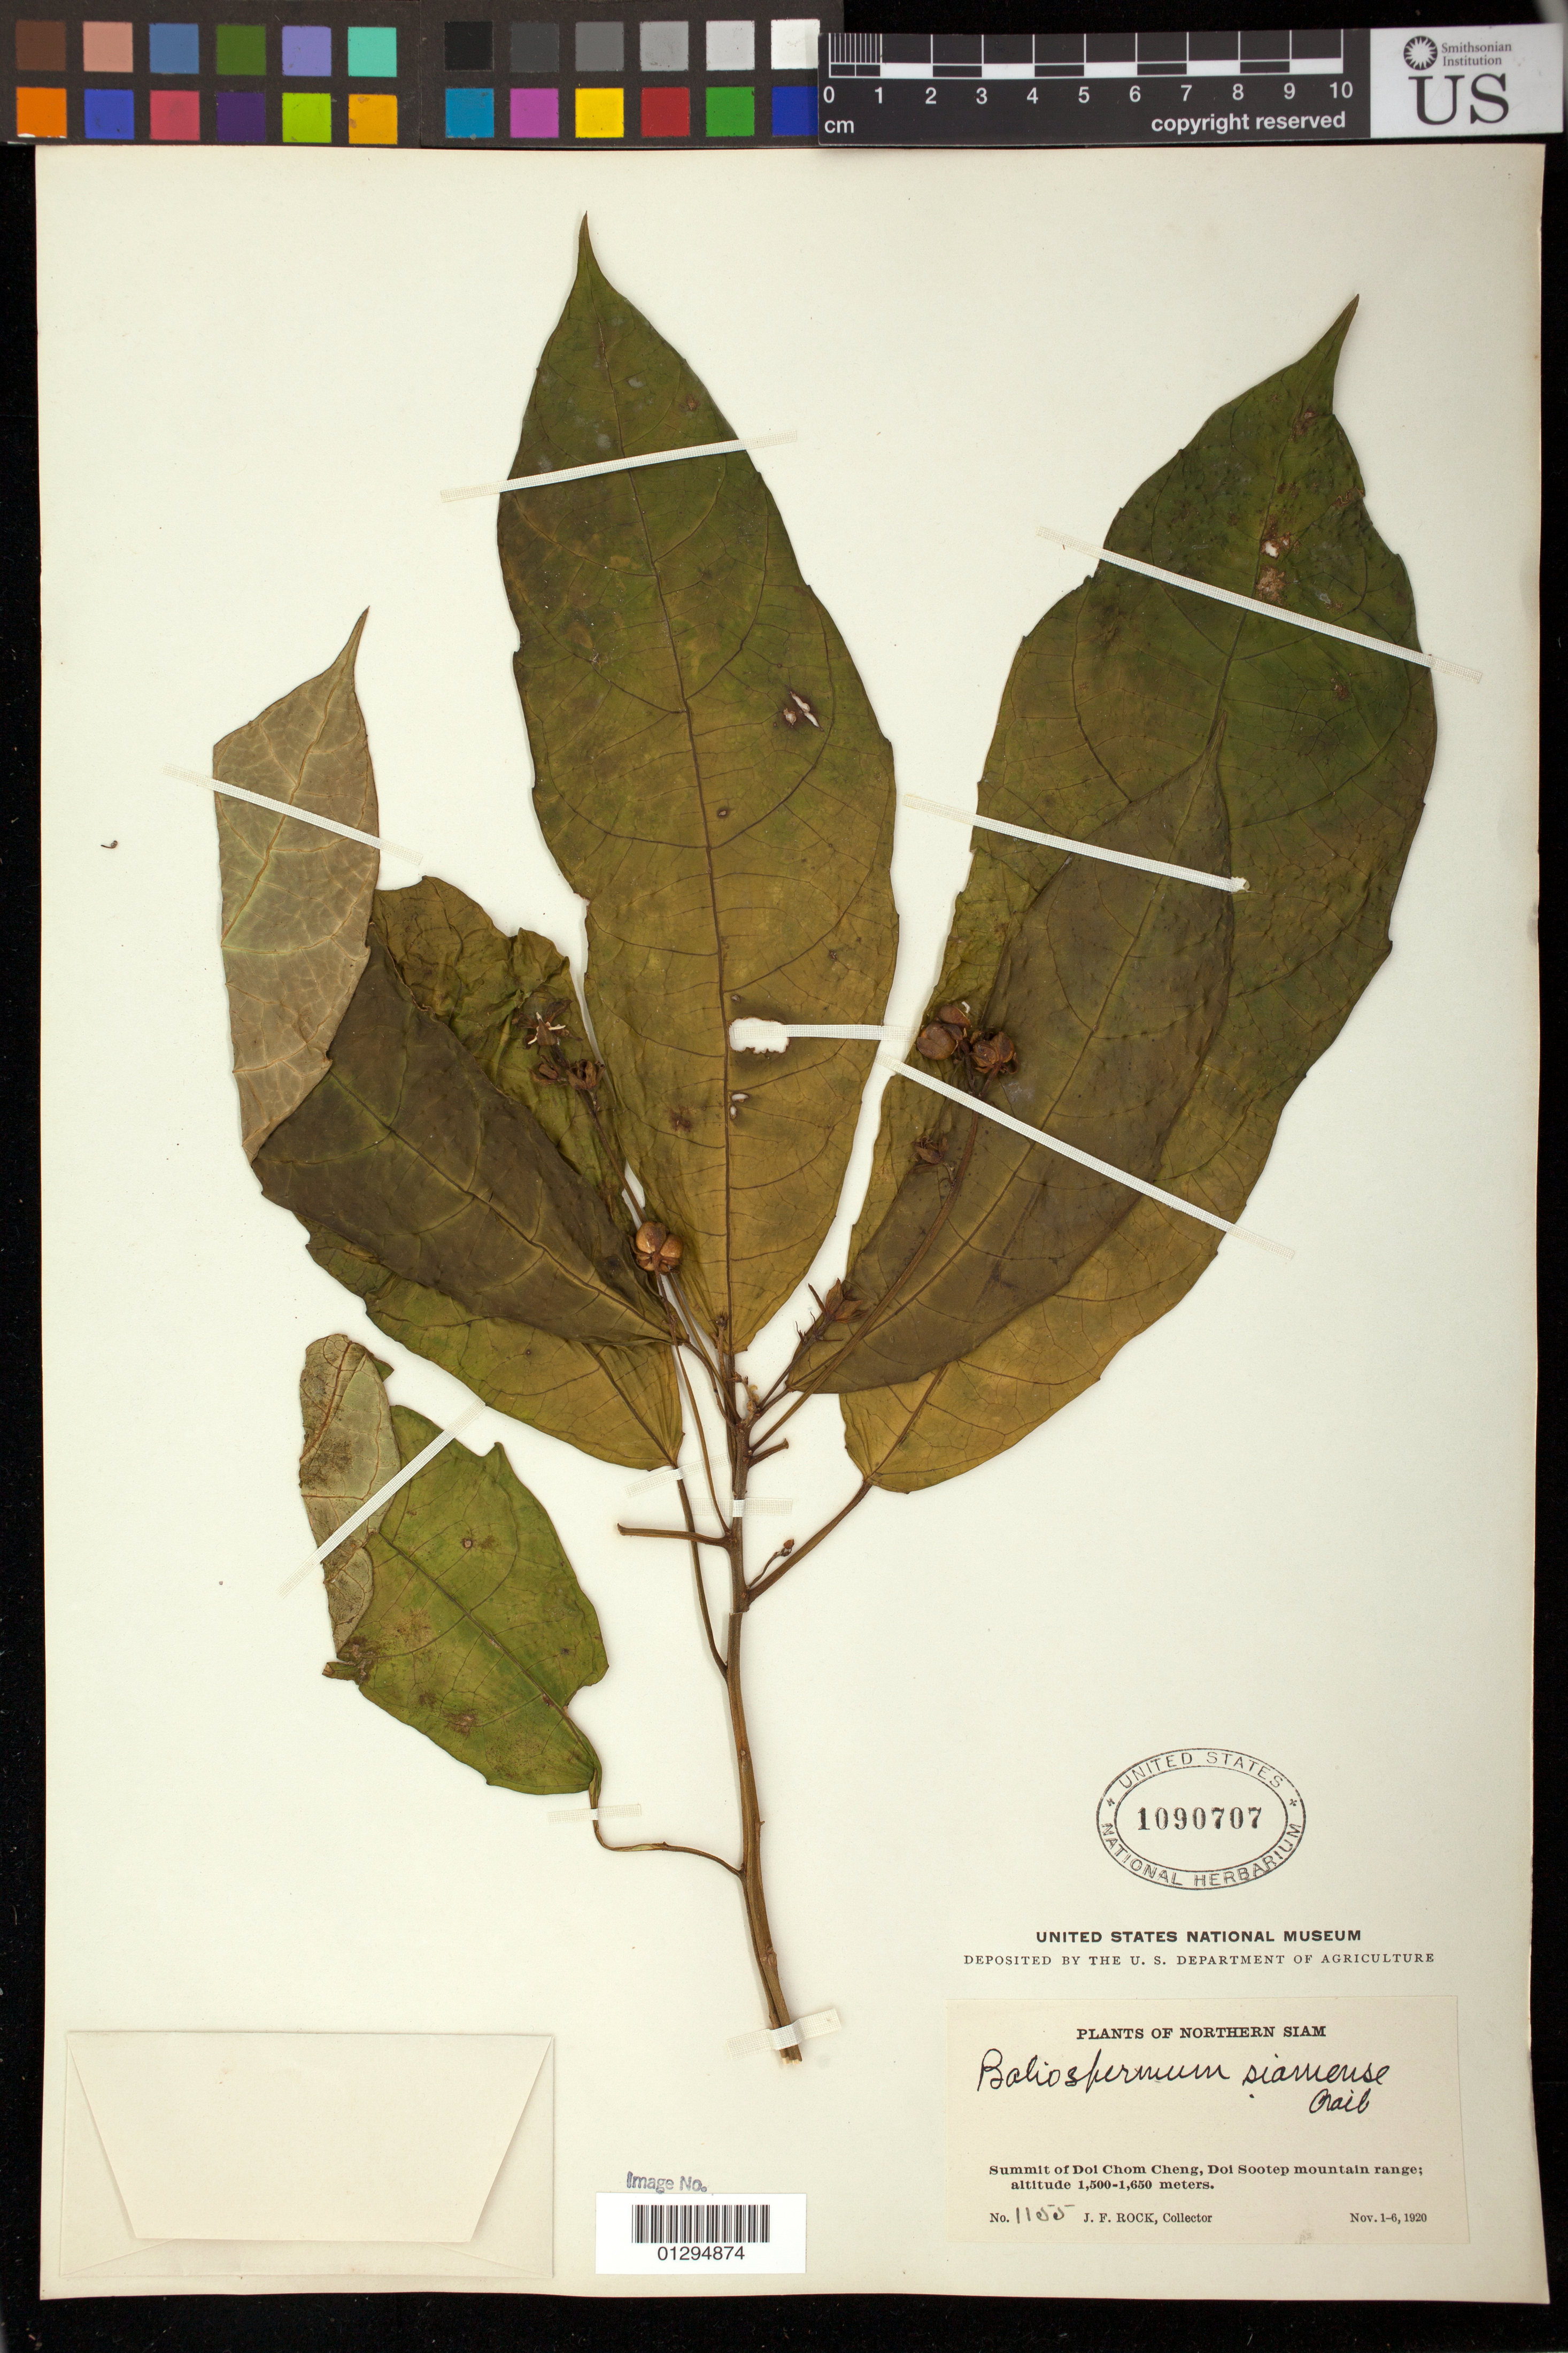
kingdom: Plantae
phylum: Tracheophyta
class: Magnoliopsida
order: Malpighiales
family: Euphorbiaceae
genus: Baliospermum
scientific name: Baliospermum siamense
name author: Craib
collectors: J. F. Rock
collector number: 1155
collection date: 1920-11-01/1920-11-06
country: Thailand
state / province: Nan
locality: Summit of the Doi Chom Cheng, Doi Sootep mountain range.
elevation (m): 1500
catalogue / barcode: US 1090707